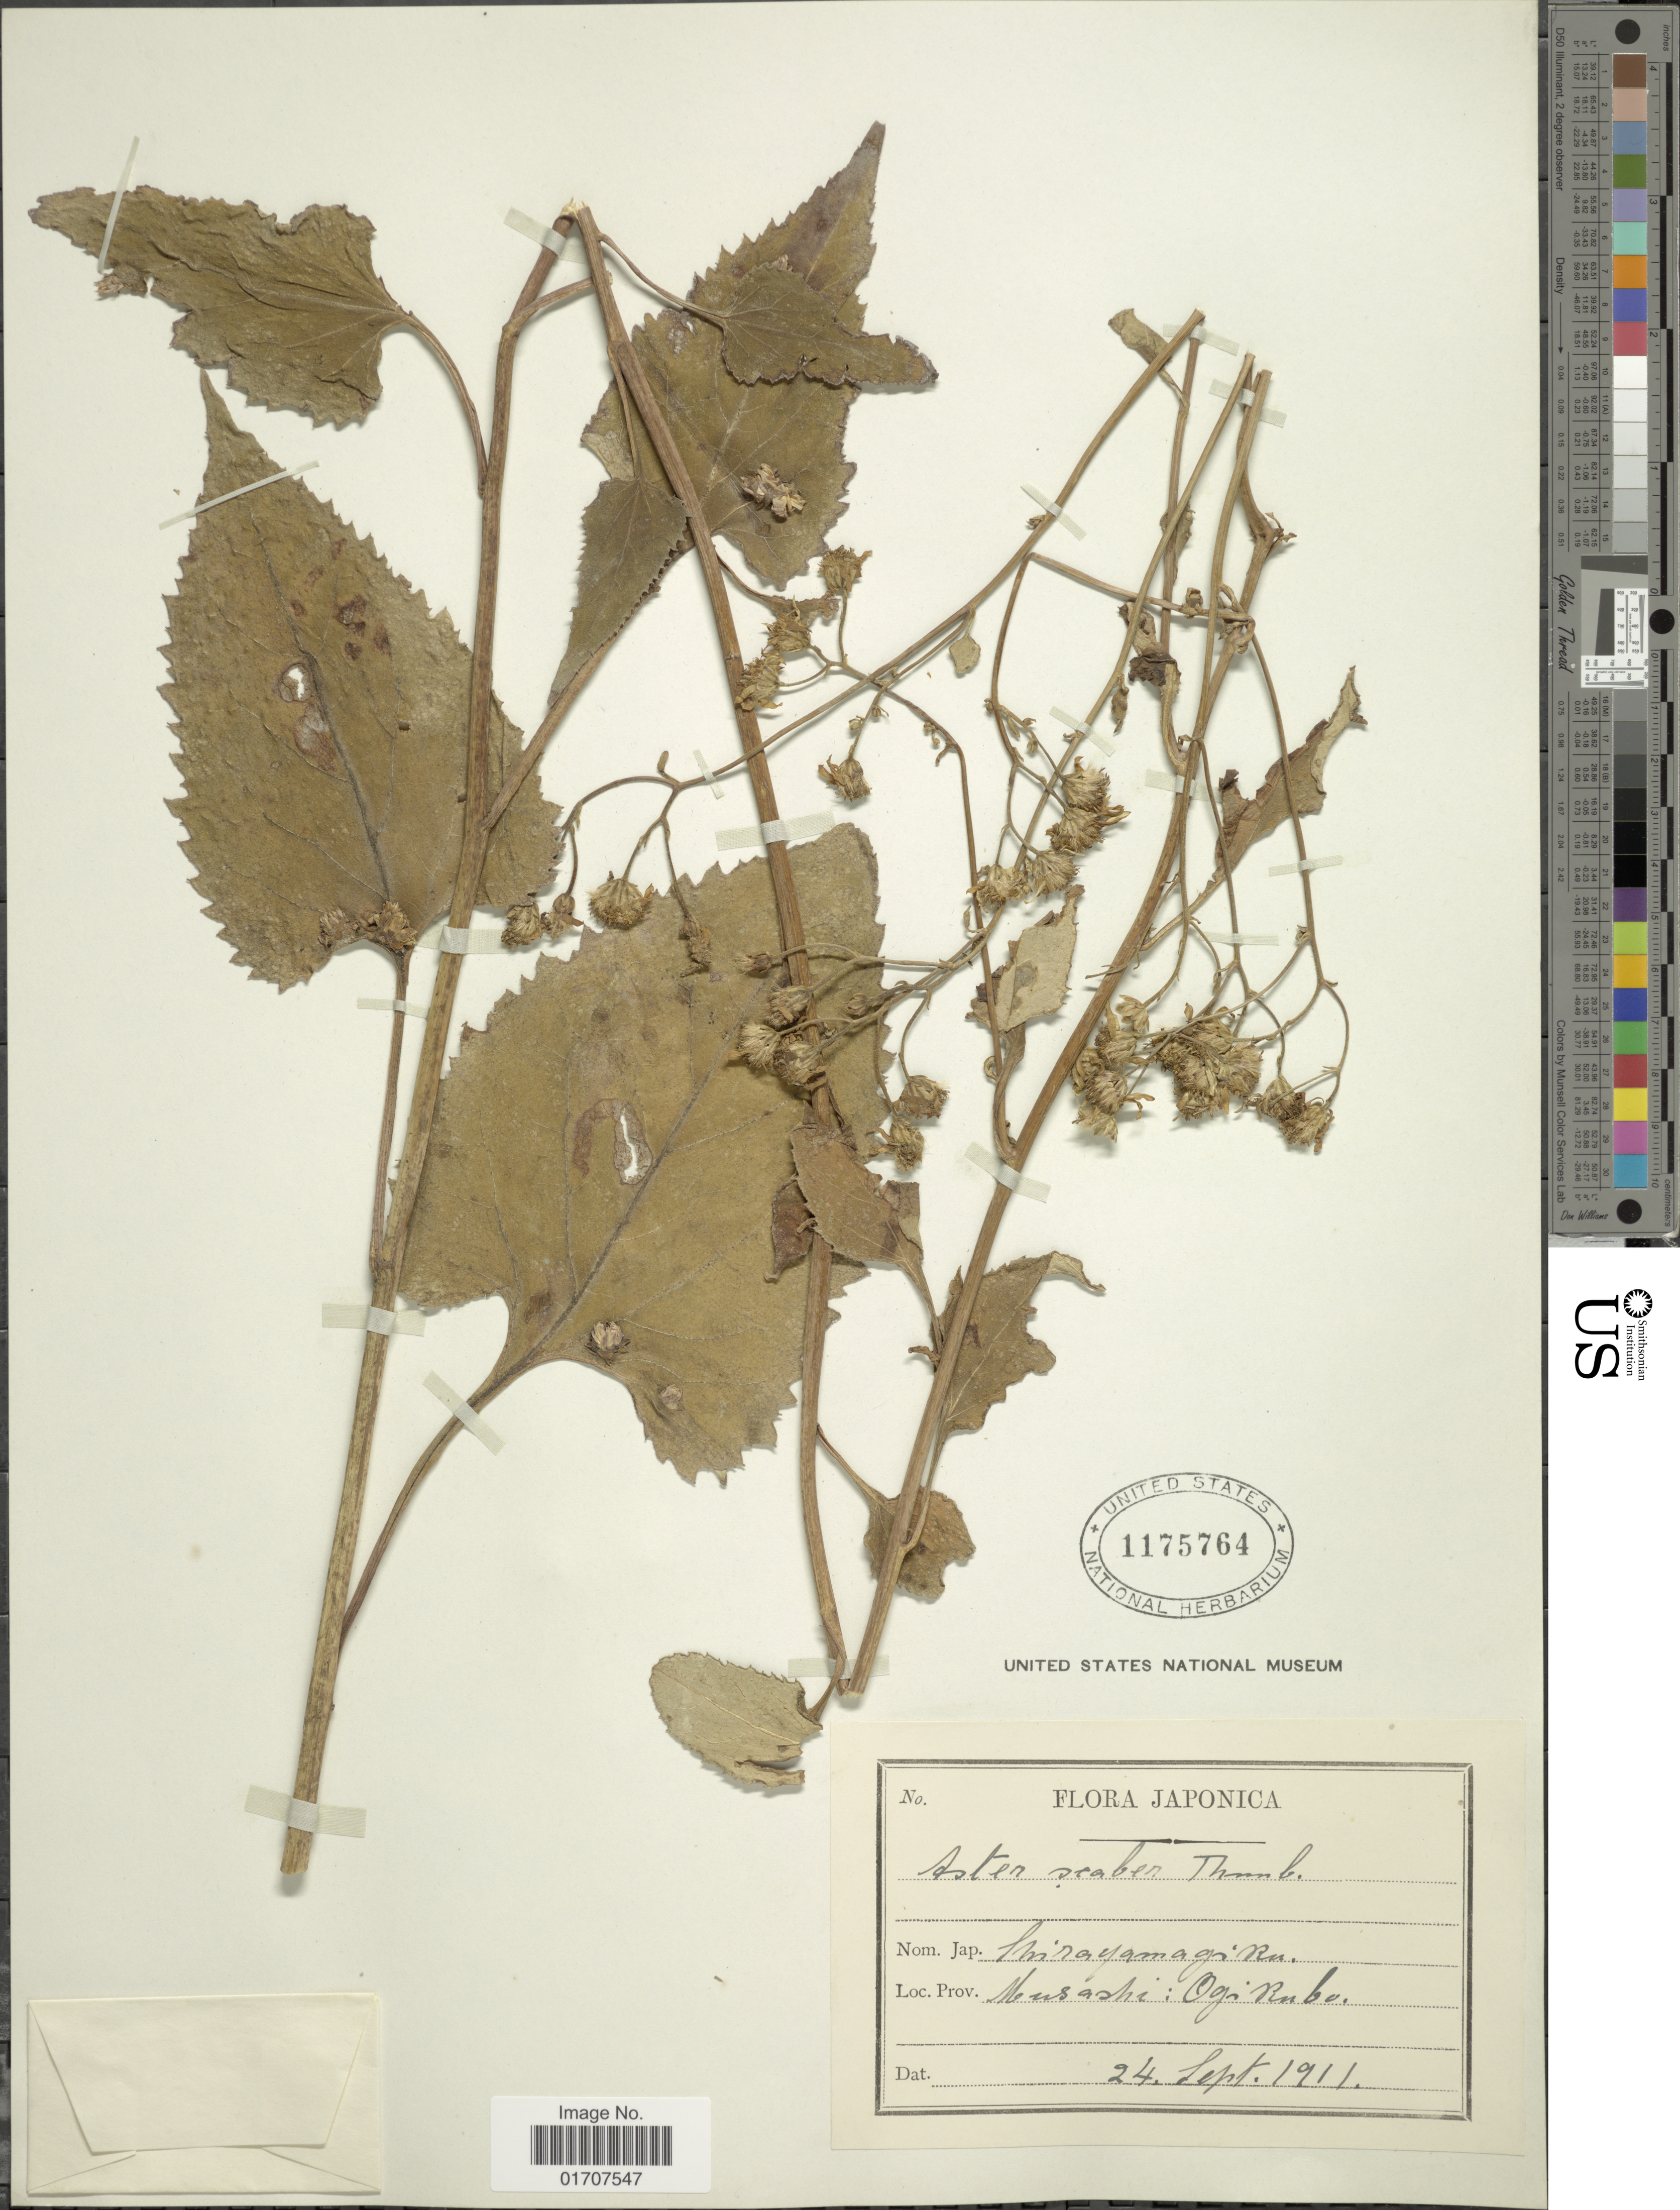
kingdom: Plantae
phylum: Tracheophyta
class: Magnoliopsida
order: Asterales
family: Asteraceae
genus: Doellingeria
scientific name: Doellingeria scaber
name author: (Thunb.) Nees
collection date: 1911-09-24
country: Japan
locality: Musashi: Ogikubo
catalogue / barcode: US 1175764